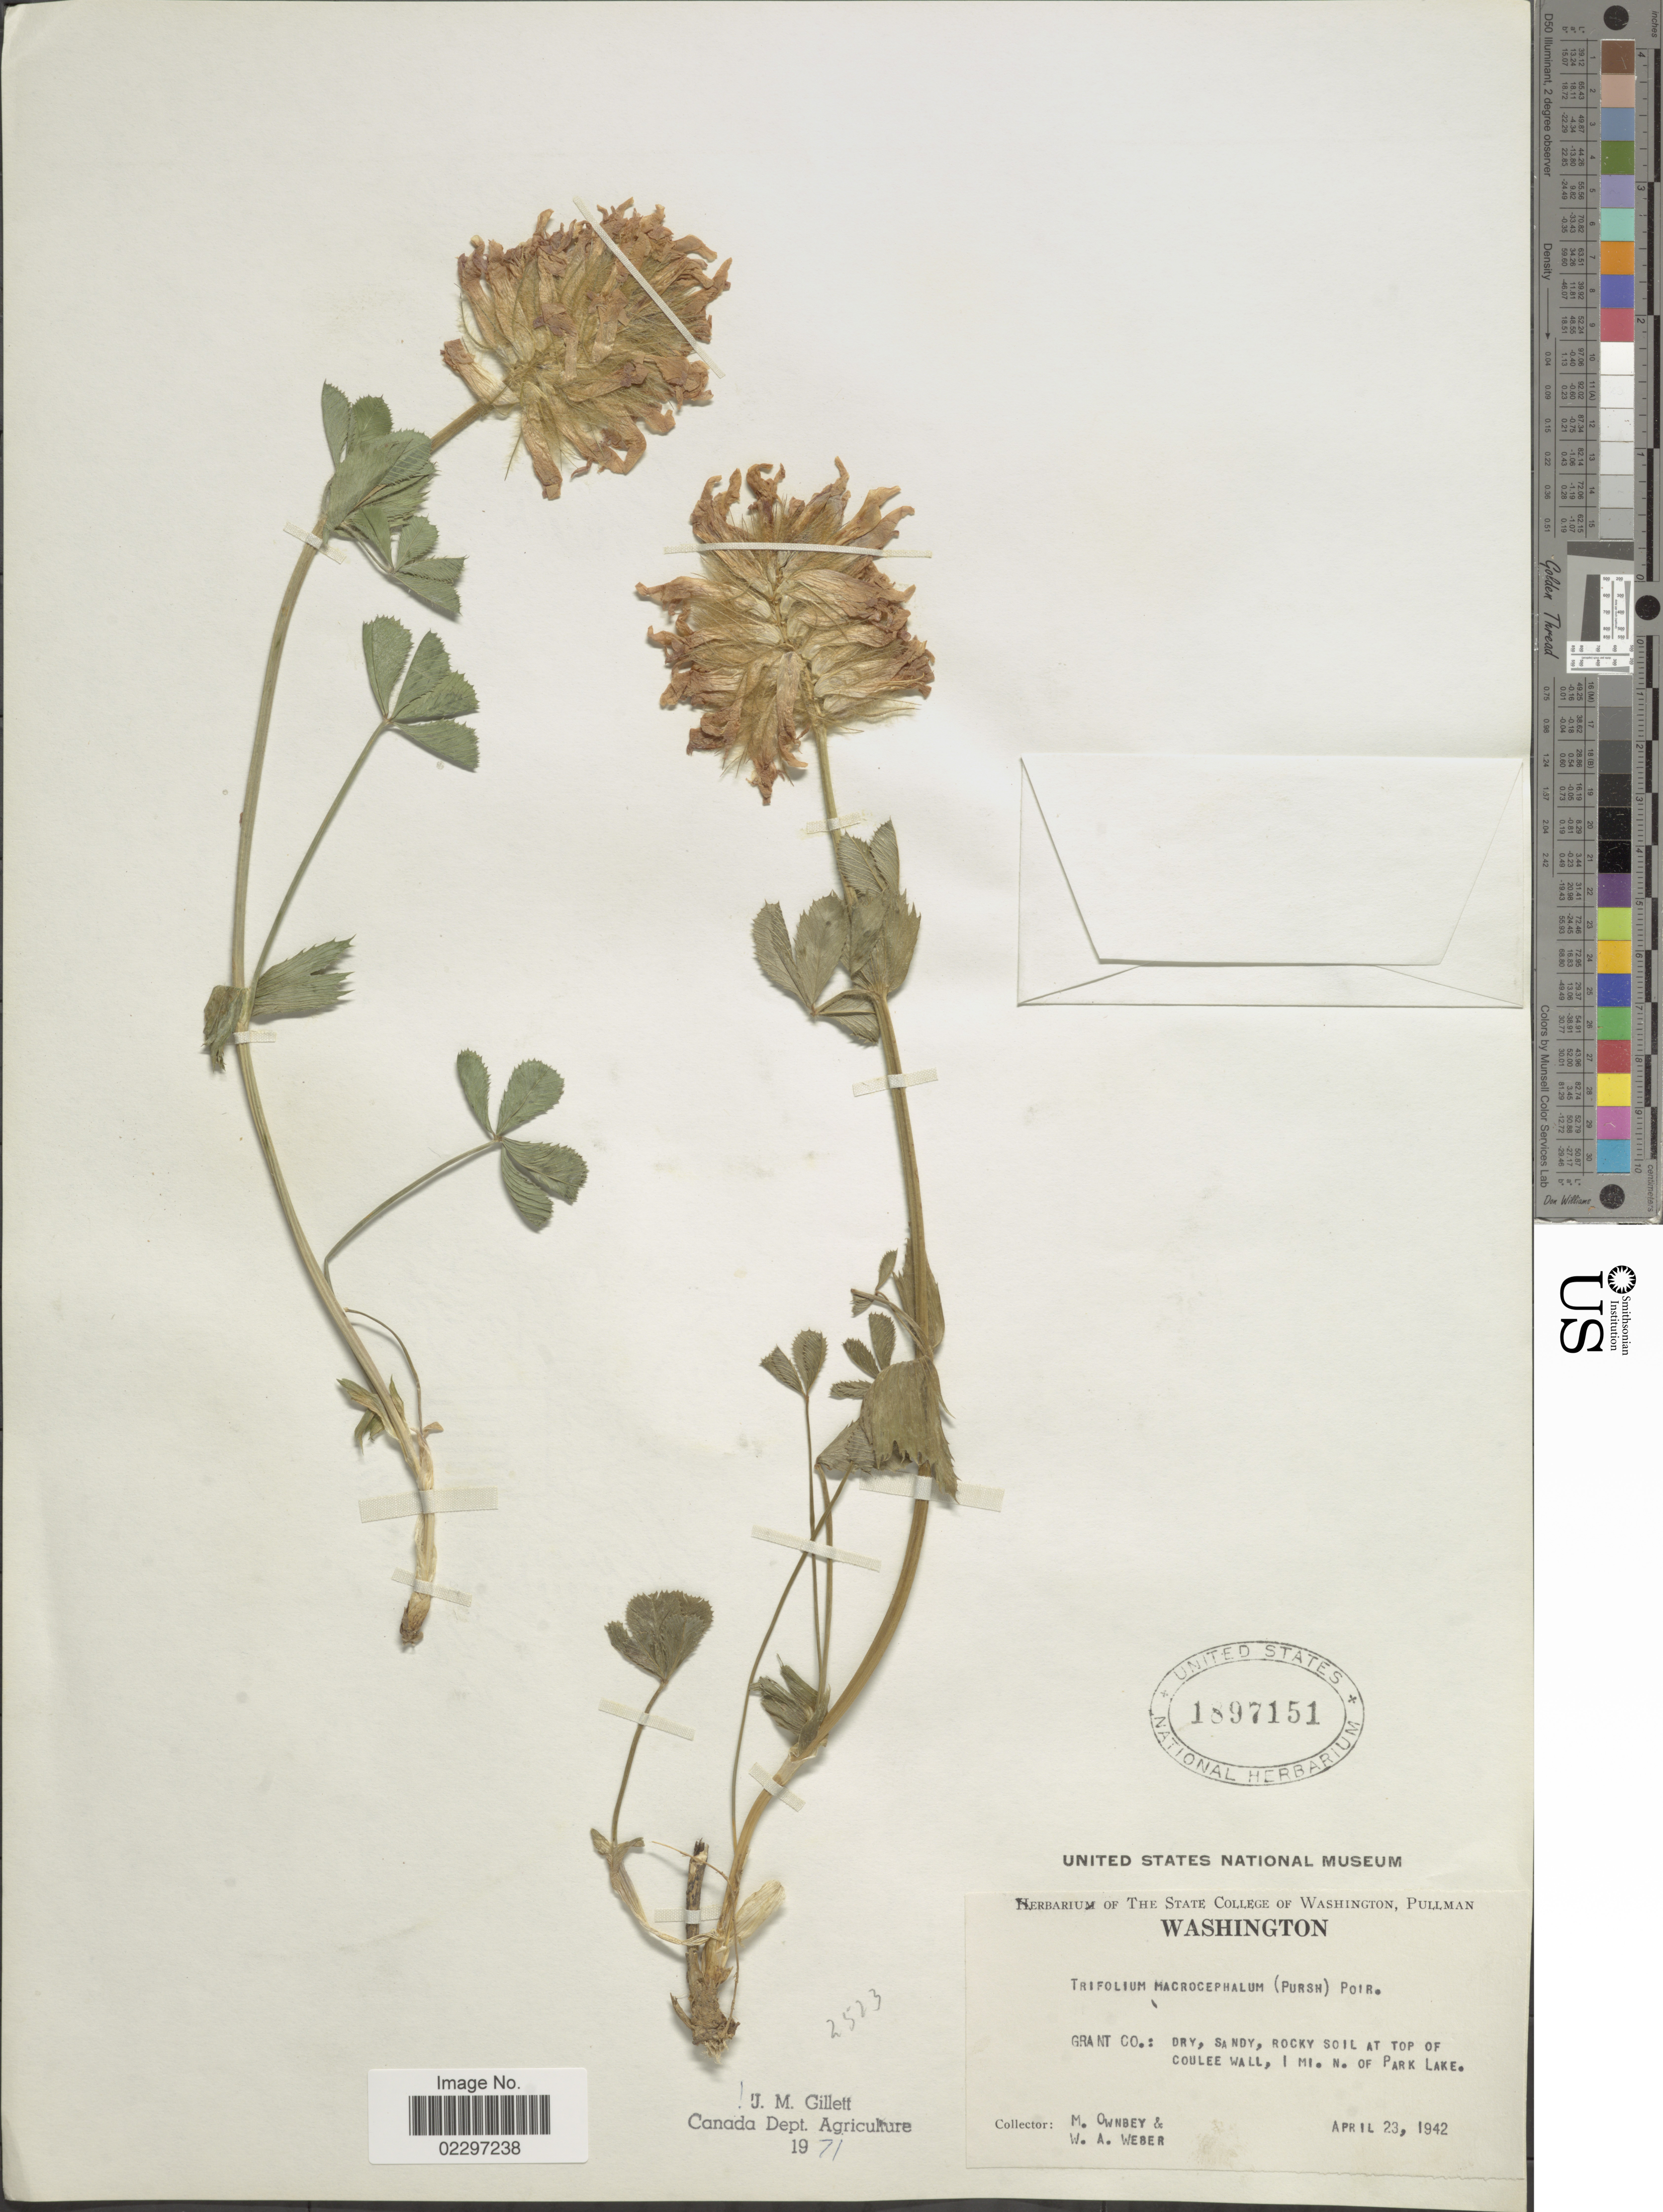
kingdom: Plantae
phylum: Tracheophyta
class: Magnoliopsida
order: Fabales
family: Fabaceae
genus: Trifolium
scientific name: Trifolium macrocephalum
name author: (Pursh) Poir.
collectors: M. Ownbey & W. A. Weber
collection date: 1942-04-23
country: United States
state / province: Washington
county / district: Grant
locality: Grant Co.: dry, sandy, rocky soil at top of Coulee Wall, 1 mi. N. of Park Lake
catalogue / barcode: US 1897151